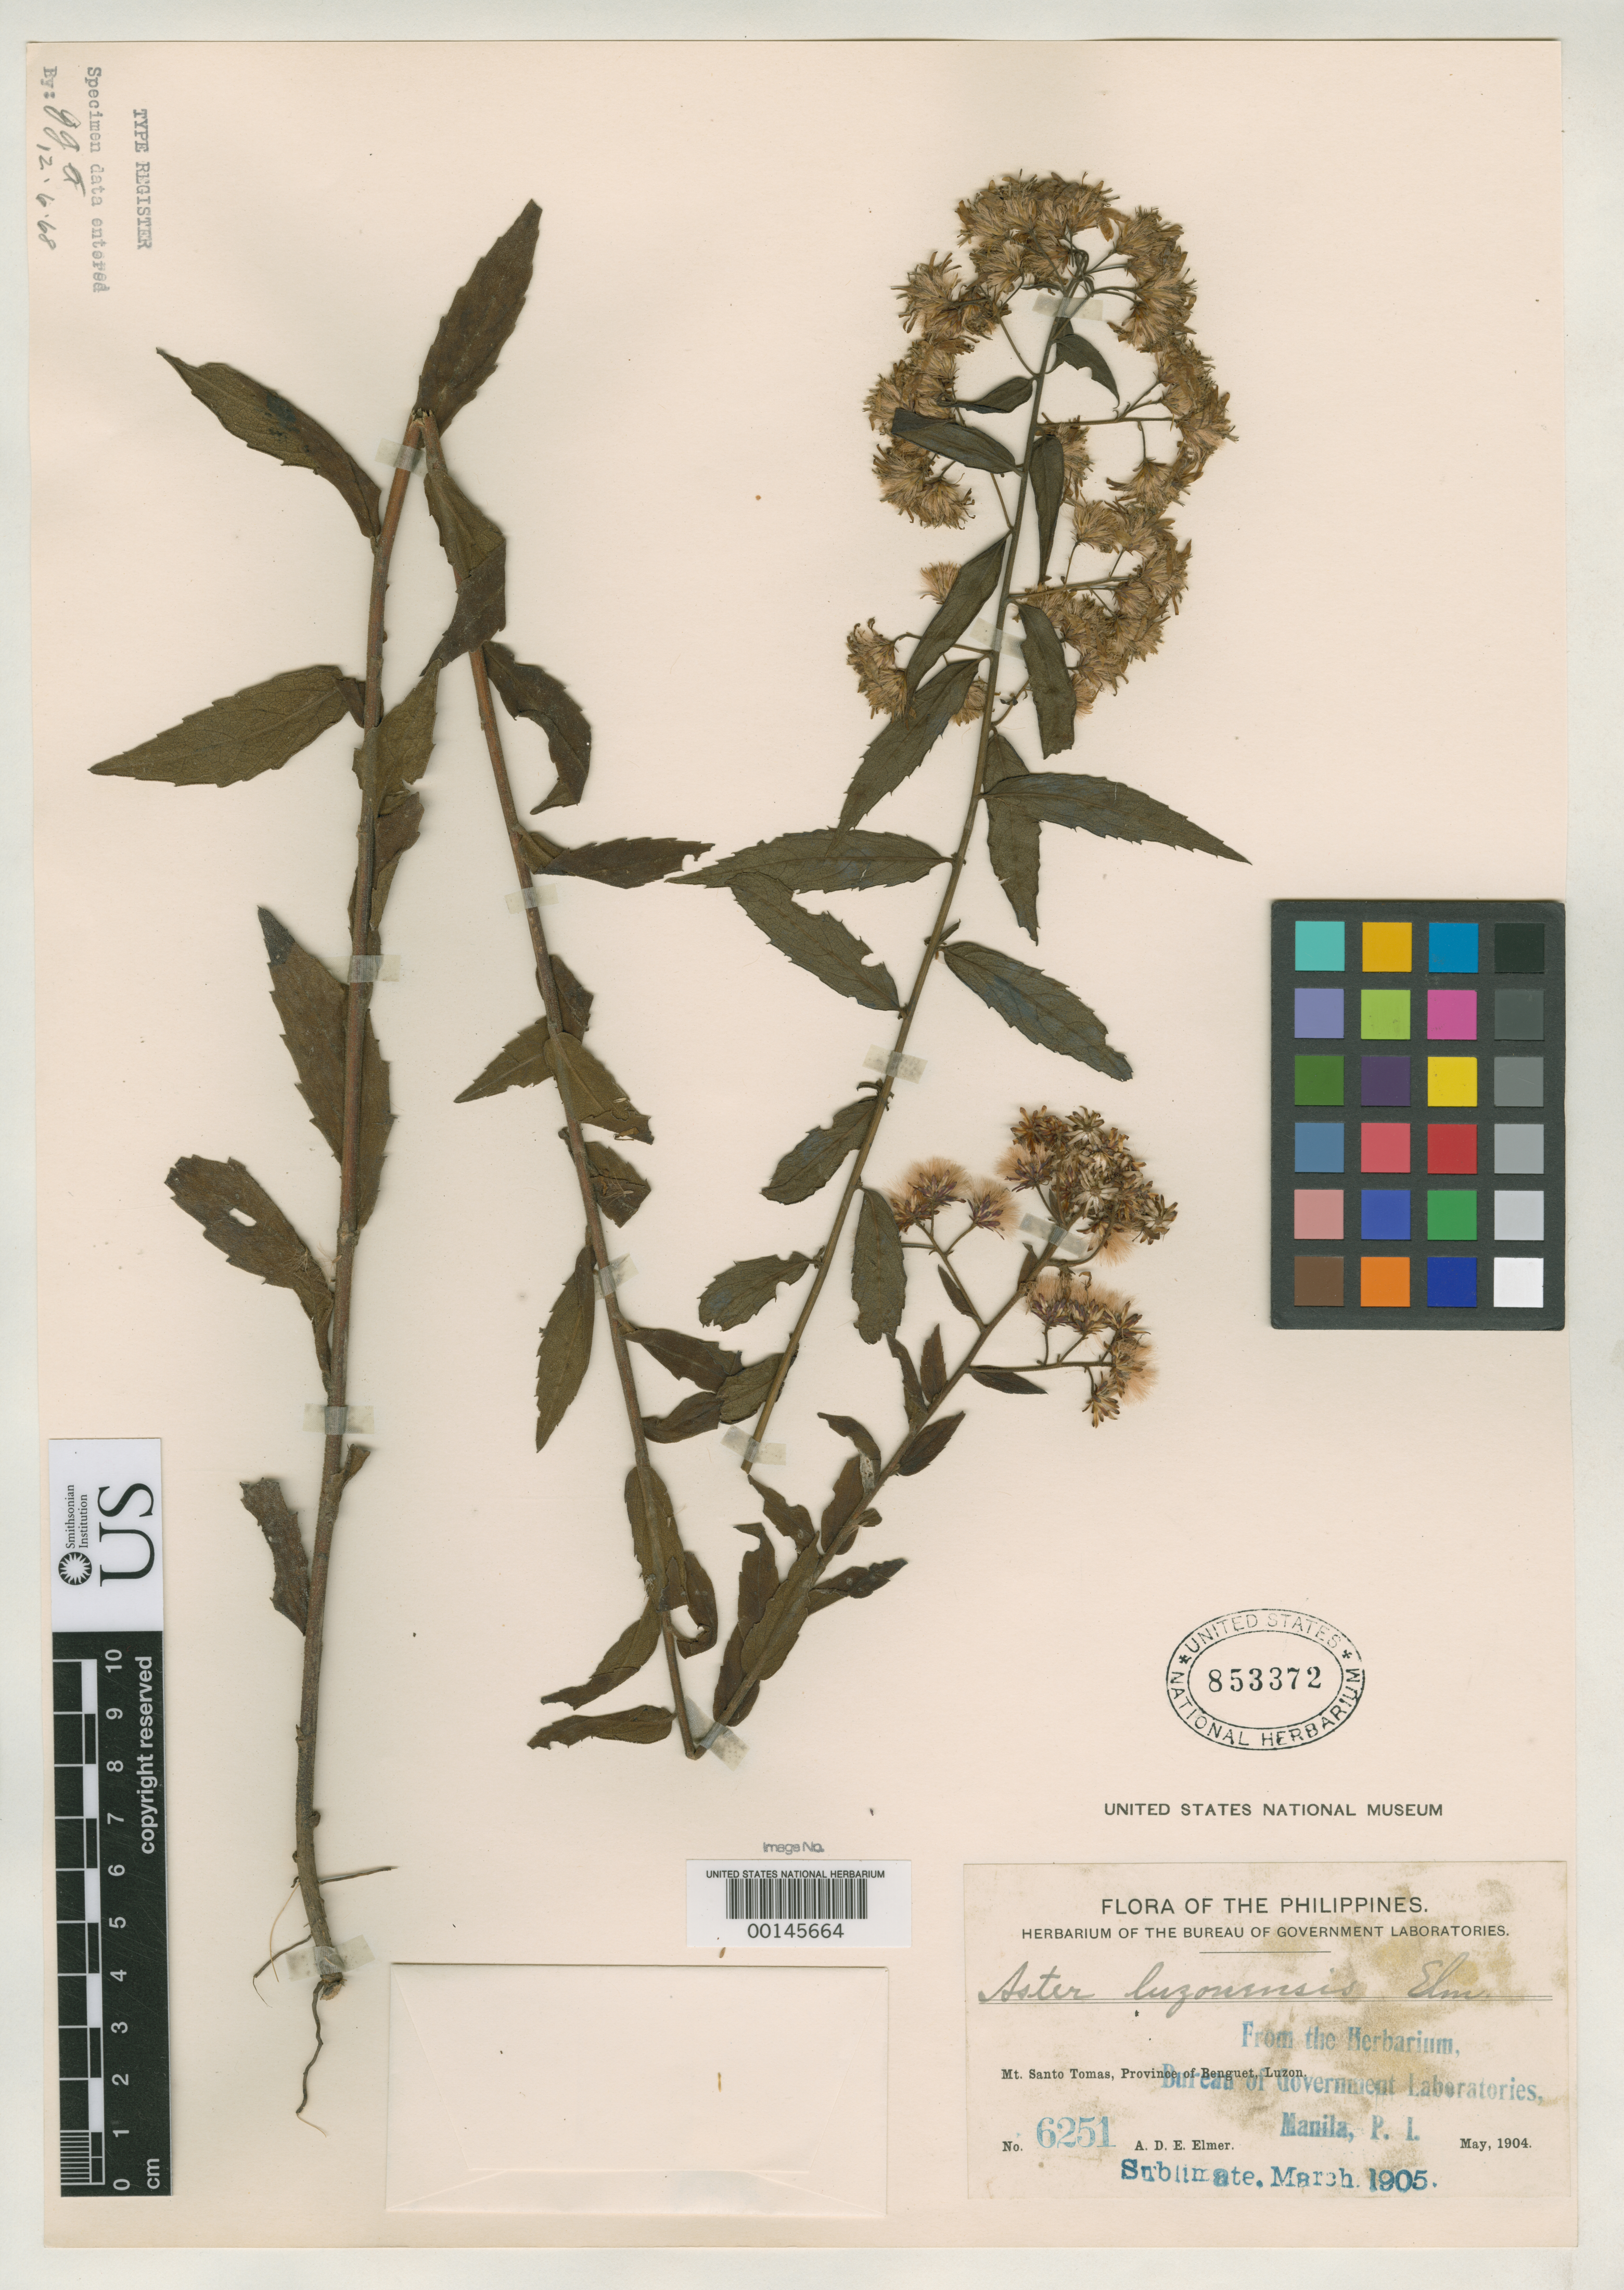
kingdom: Plantae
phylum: Tracheophyta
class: Magnoliopsida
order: Asterales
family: Asteraceae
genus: Aster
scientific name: Aster luzonensis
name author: Elmer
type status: Isotype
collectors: A. D. E. Elmer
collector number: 6251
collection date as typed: May 1904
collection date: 1904-05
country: Philippines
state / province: Cordillera (Administrative Region)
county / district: Benguet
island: Luzon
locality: Mount Santo Tomas.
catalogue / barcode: US 853372